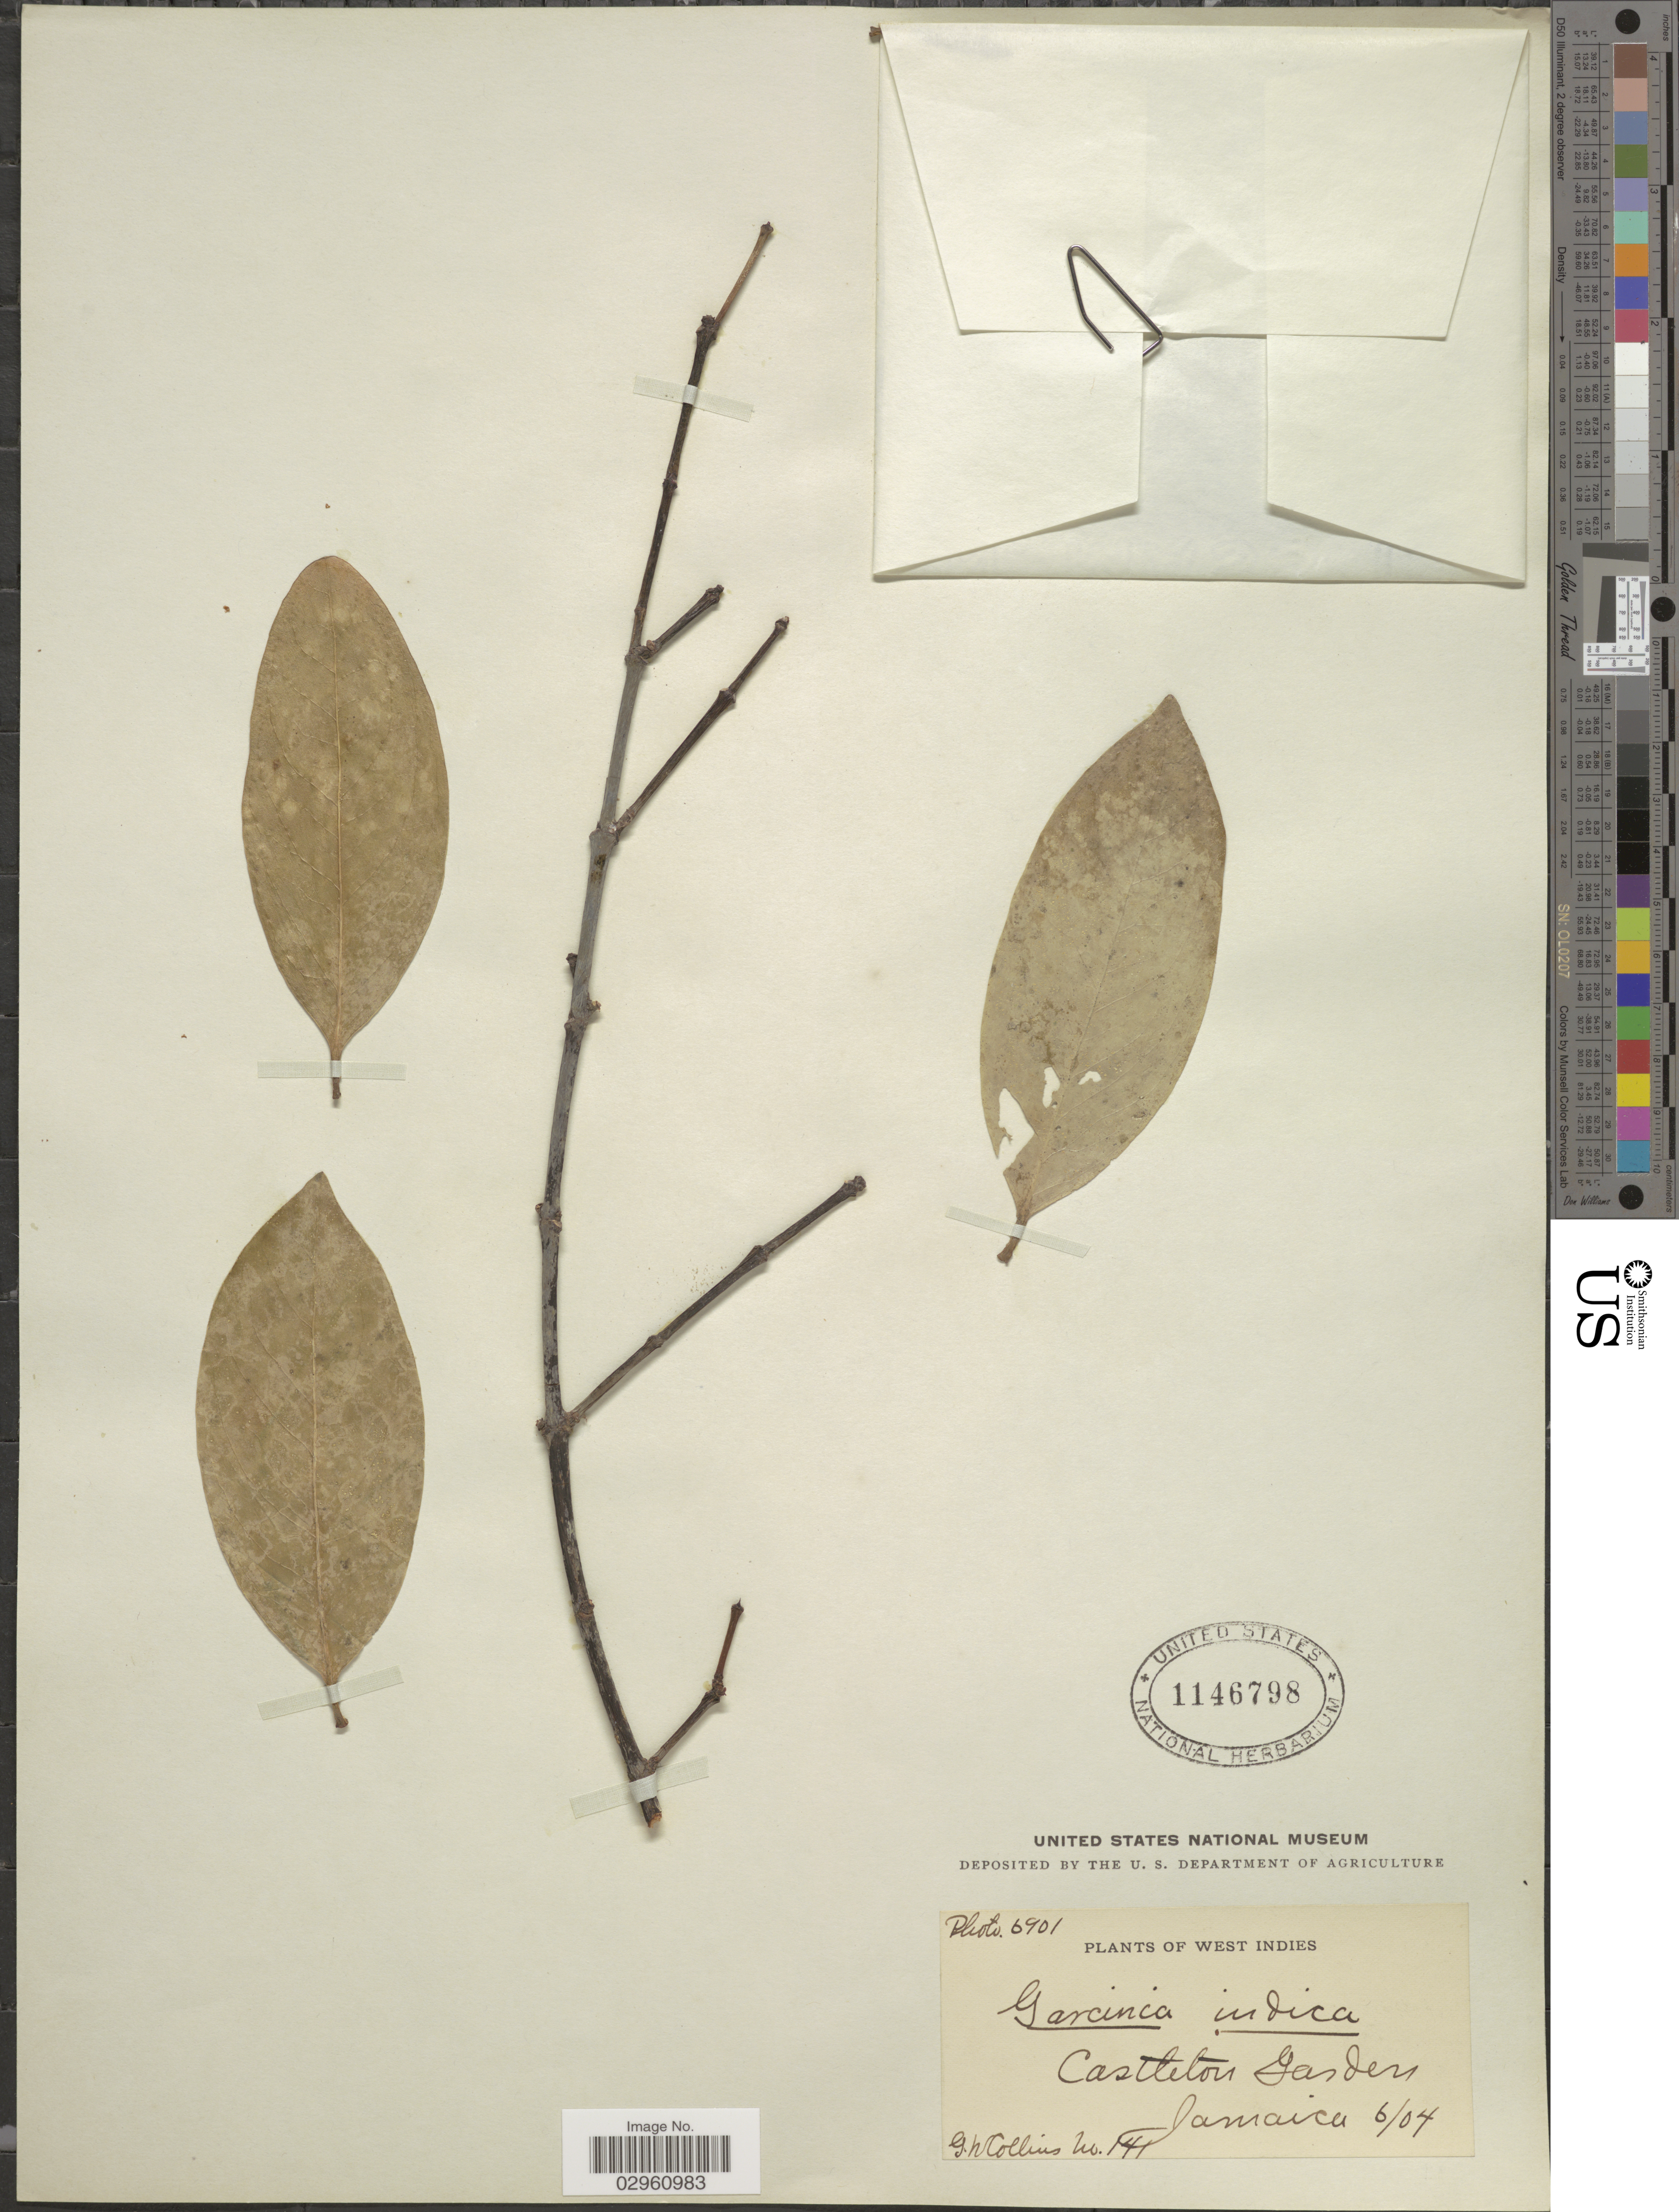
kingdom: Plantae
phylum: Tracheophyta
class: Magnoliopsida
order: Malpighiales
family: Clusiaceae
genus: Garcinia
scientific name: Garcinia indica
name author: (Thouars) Choisy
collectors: G. Collins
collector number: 141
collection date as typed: Transcribed d/m/y: /6/4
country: Jamaica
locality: West Indies. Castleton Gardens.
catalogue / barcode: US 1146798